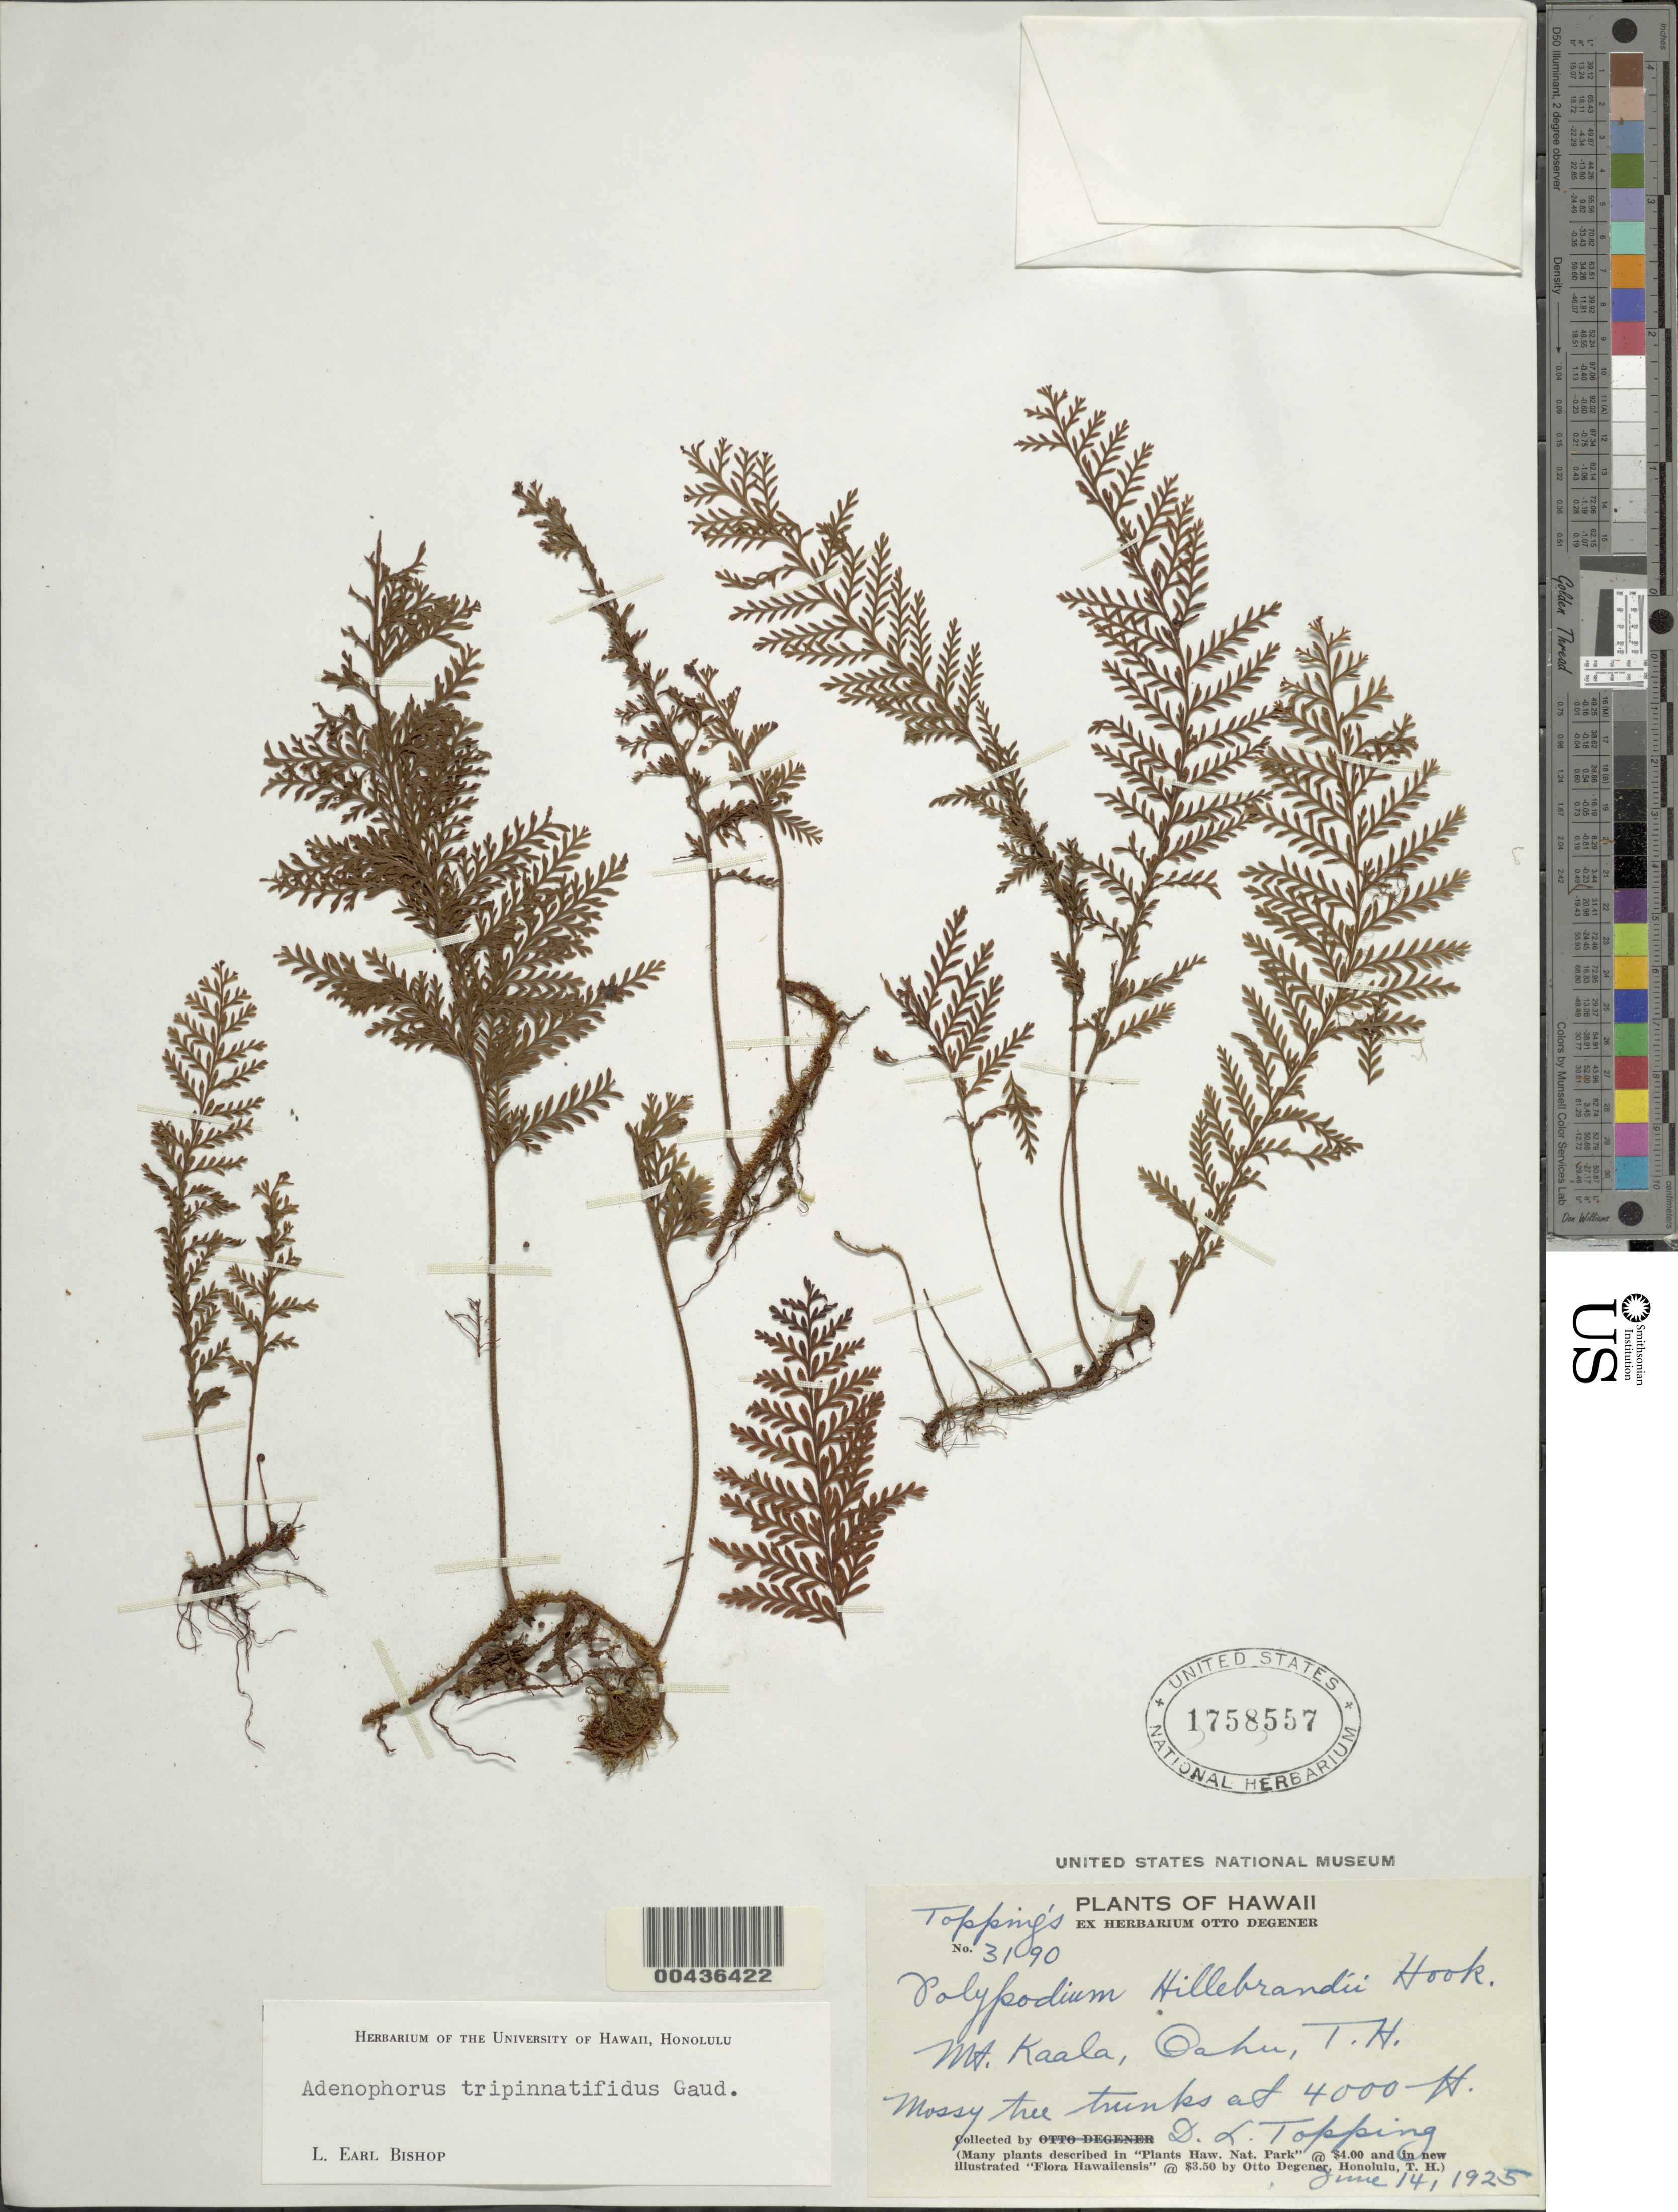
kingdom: Plantae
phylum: Tracheophyta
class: Polypodiopsida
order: Polypodiales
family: Polypodiaceae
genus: Adenophorus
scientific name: Adenophorus tripinnatifidus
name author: Gaudich.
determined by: Bishop, L. E.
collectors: D. L. Topping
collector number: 3190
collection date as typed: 14 Jun 1925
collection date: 1925-06-14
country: United States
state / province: Hawaii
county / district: Honolulu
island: Oahu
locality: Mt. Kaala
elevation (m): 1219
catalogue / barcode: US 1758557